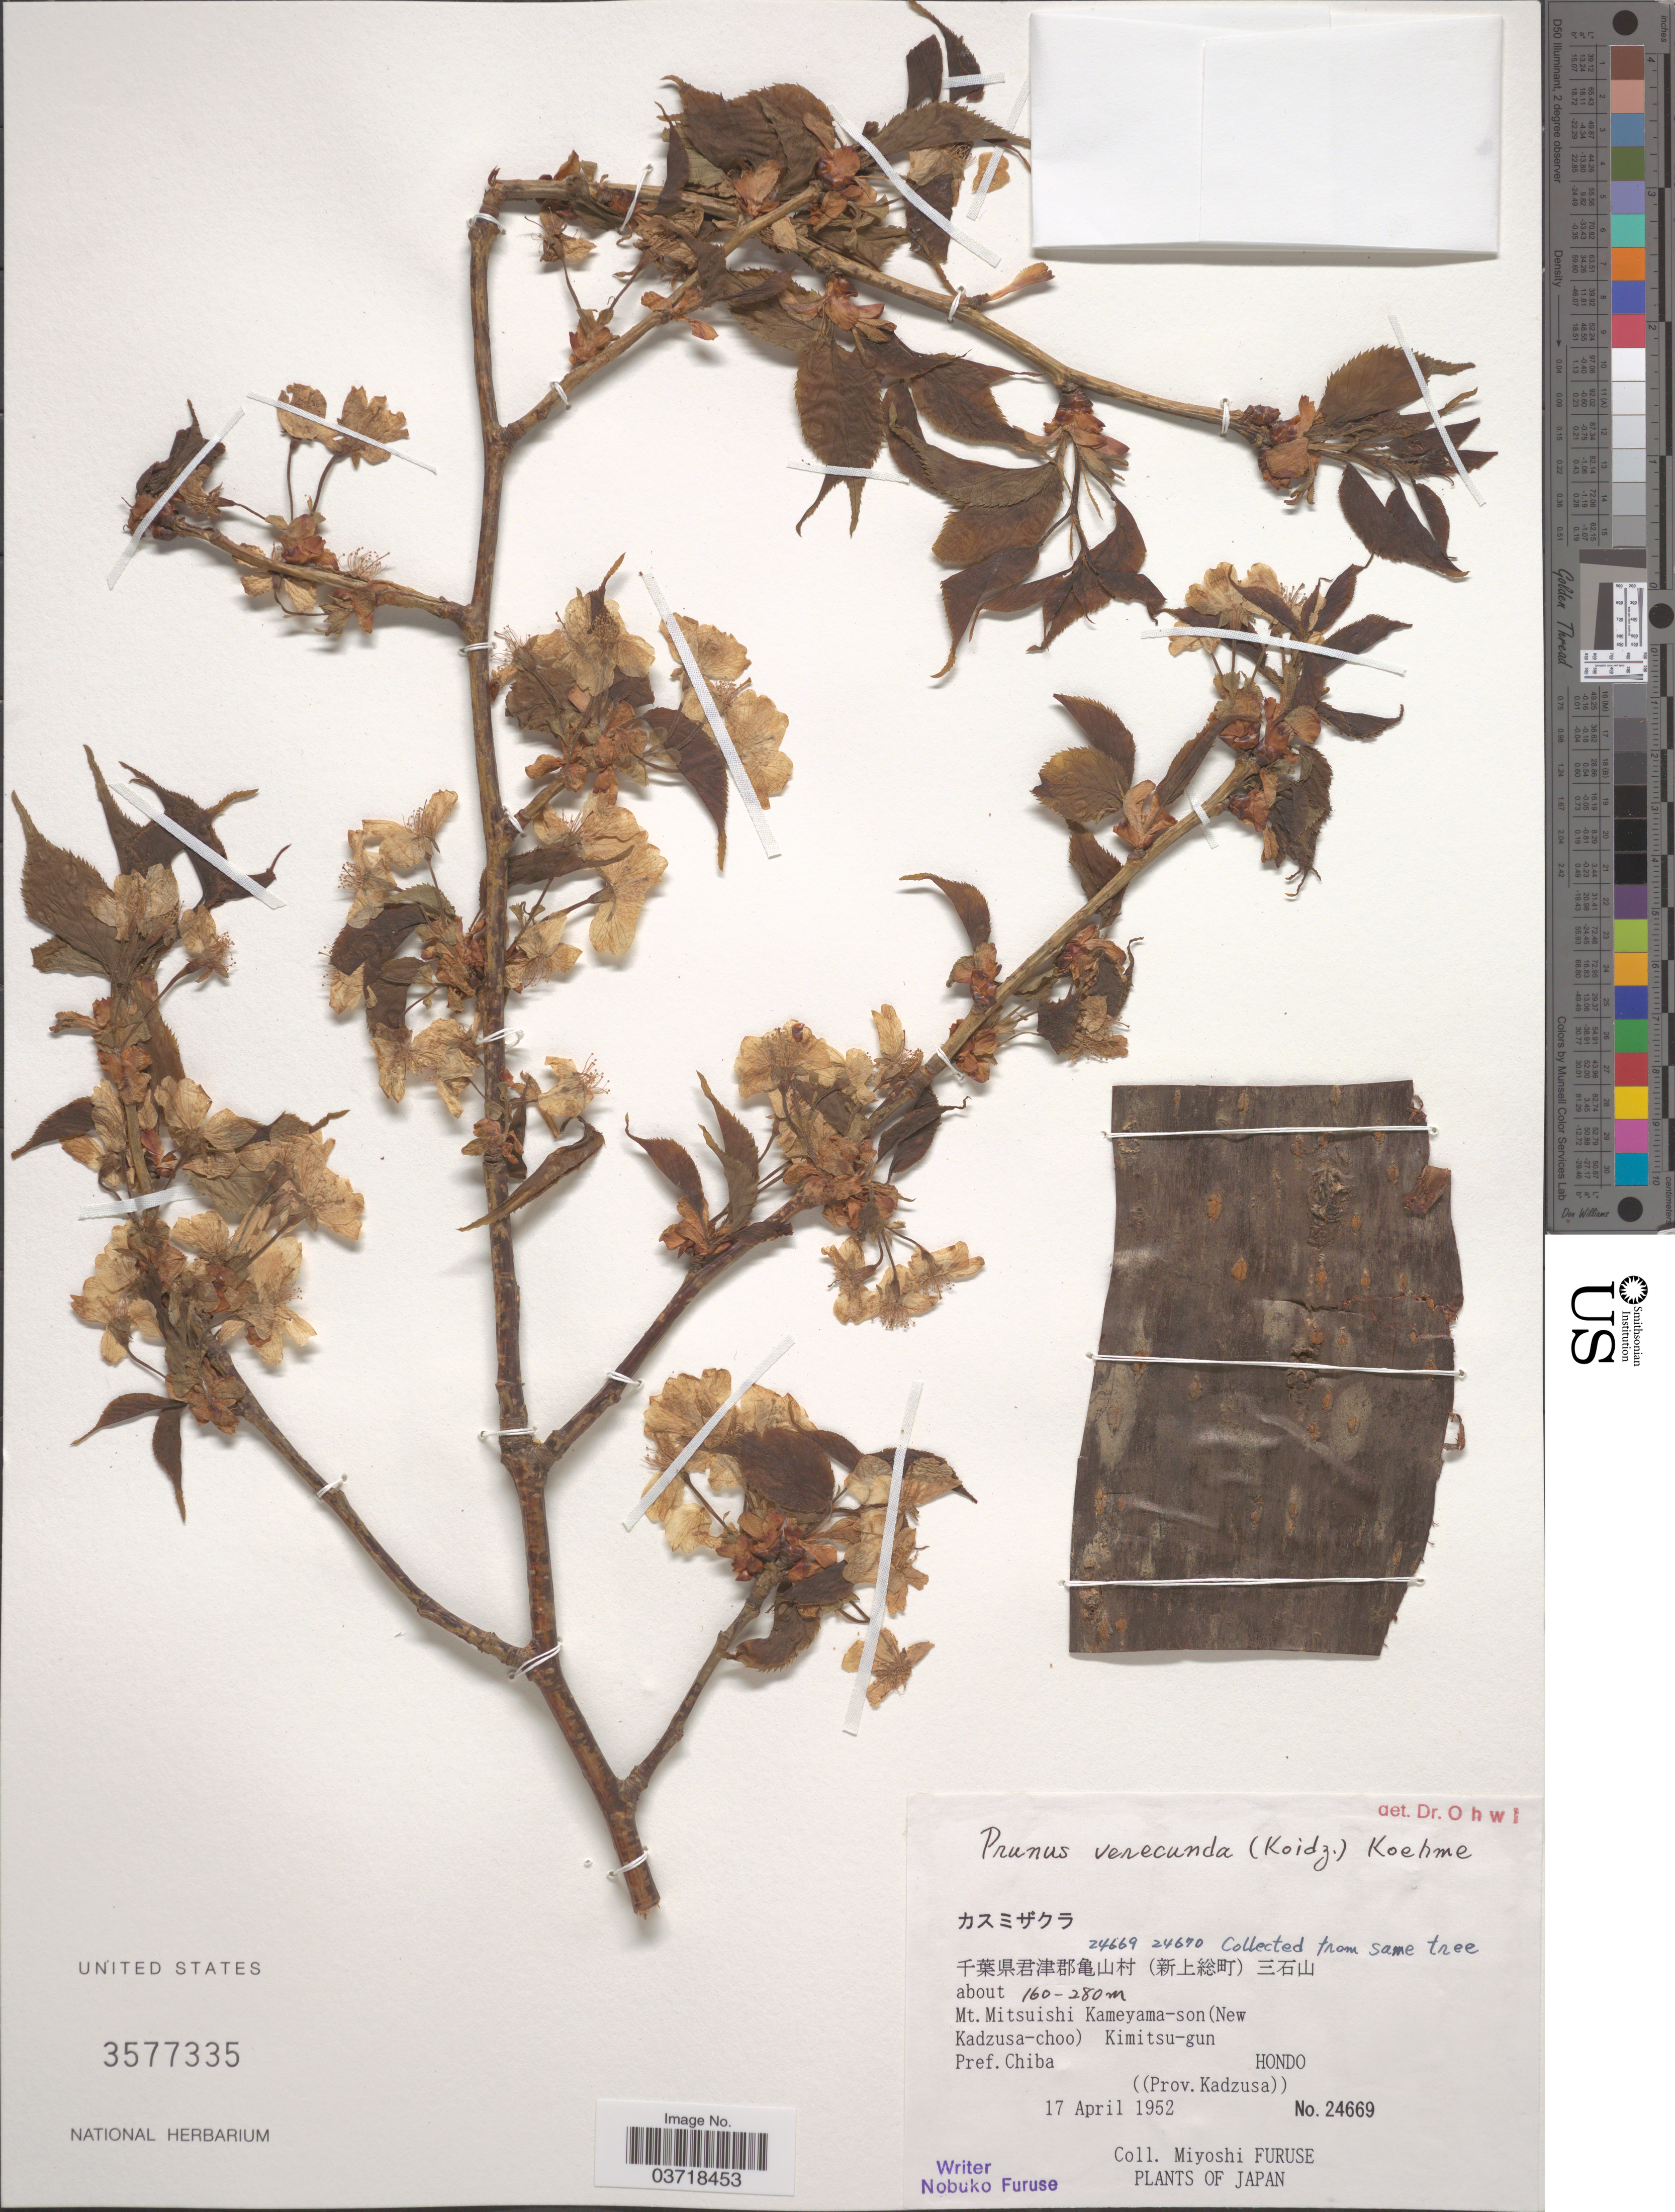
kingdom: Plantae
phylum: Tracheophyta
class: Magnoliopsida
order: Rosales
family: Rosaceae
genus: Prunus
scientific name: Prunus verecunda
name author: (Koidz.) Koehne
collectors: M. Furuse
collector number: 24669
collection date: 1952-04-17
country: Japan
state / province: Tiba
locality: Mt. Mitsuishi Kameyama-son (New Kadzusa-choo) Kimitsu-gun. Pref. Chiba. Hondo ((Prov. Kadzusa)).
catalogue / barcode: US 3577335